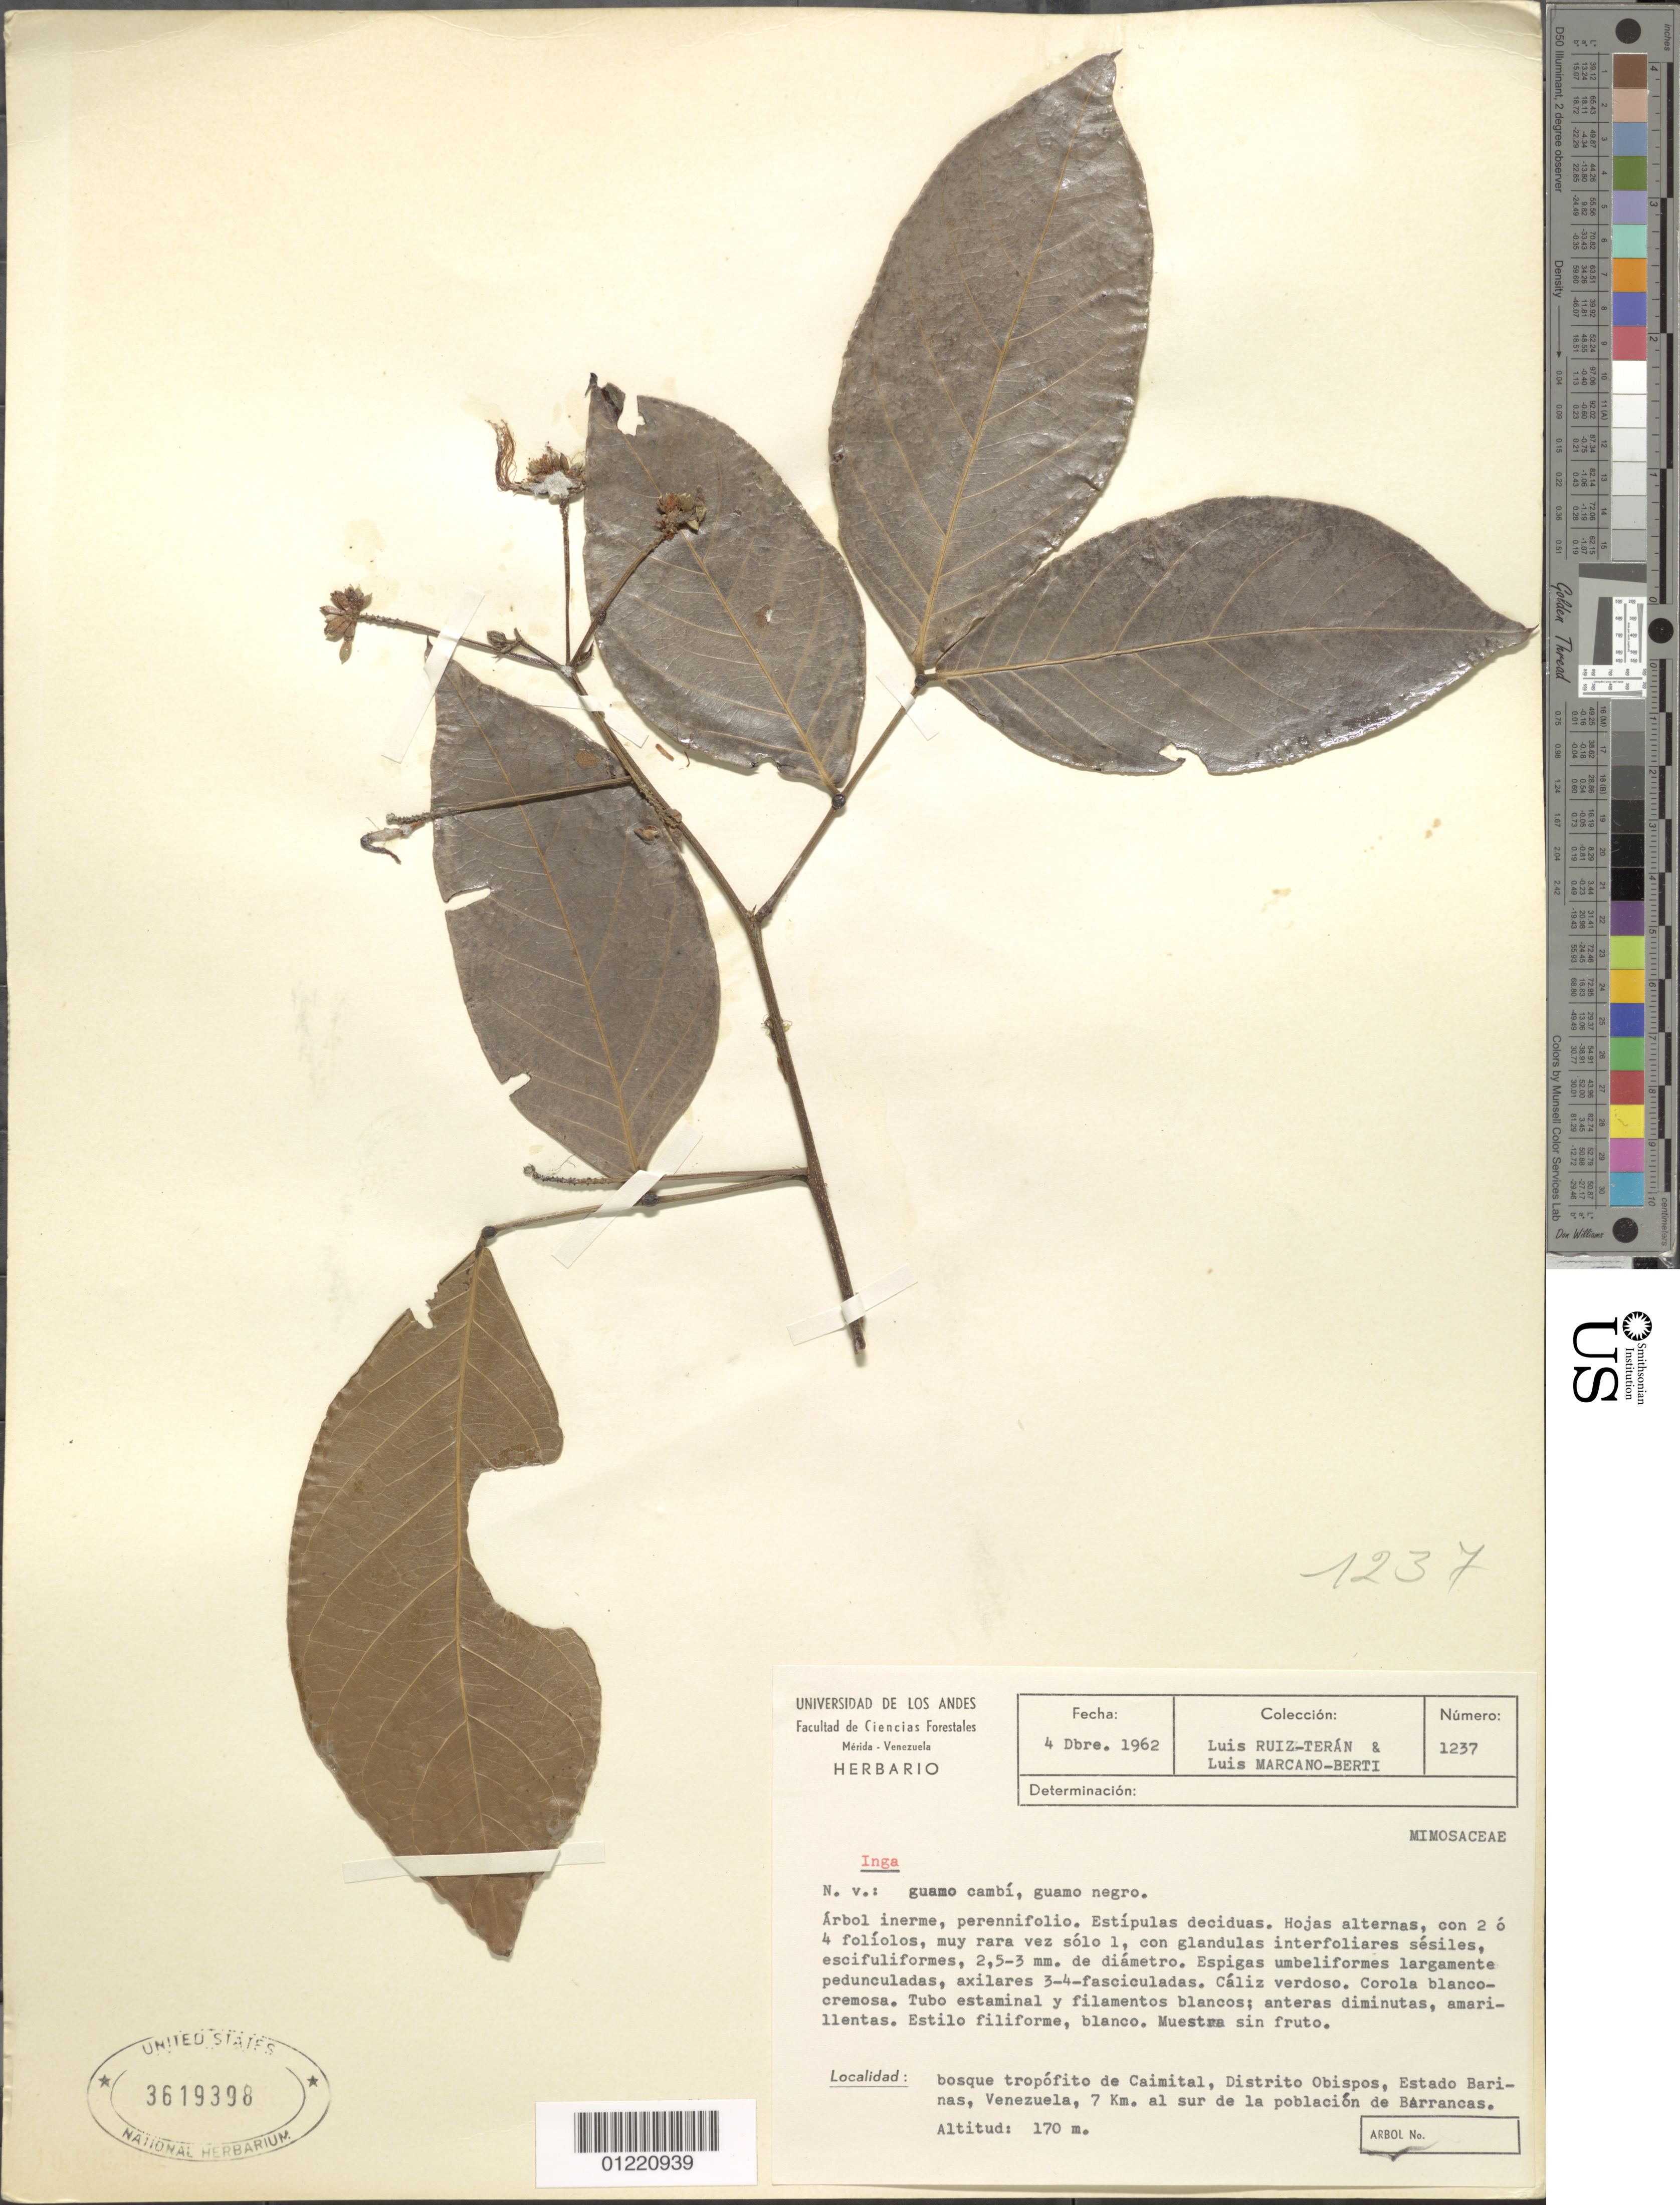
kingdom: Plantae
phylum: Tracheophyta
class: Magnoliopsida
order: Fabales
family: Fabaceae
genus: Inga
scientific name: Inga sp.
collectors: L. E. Ruíz-Terán & L. Marcano-Berti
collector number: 1237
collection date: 1962-12-04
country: Venezuela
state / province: Barinas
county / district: Obispos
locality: bosque tropófito de Caimital, 7 km. al sur de la población de Barrancas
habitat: bosque tropófito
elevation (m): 170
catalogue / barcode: US 3619398